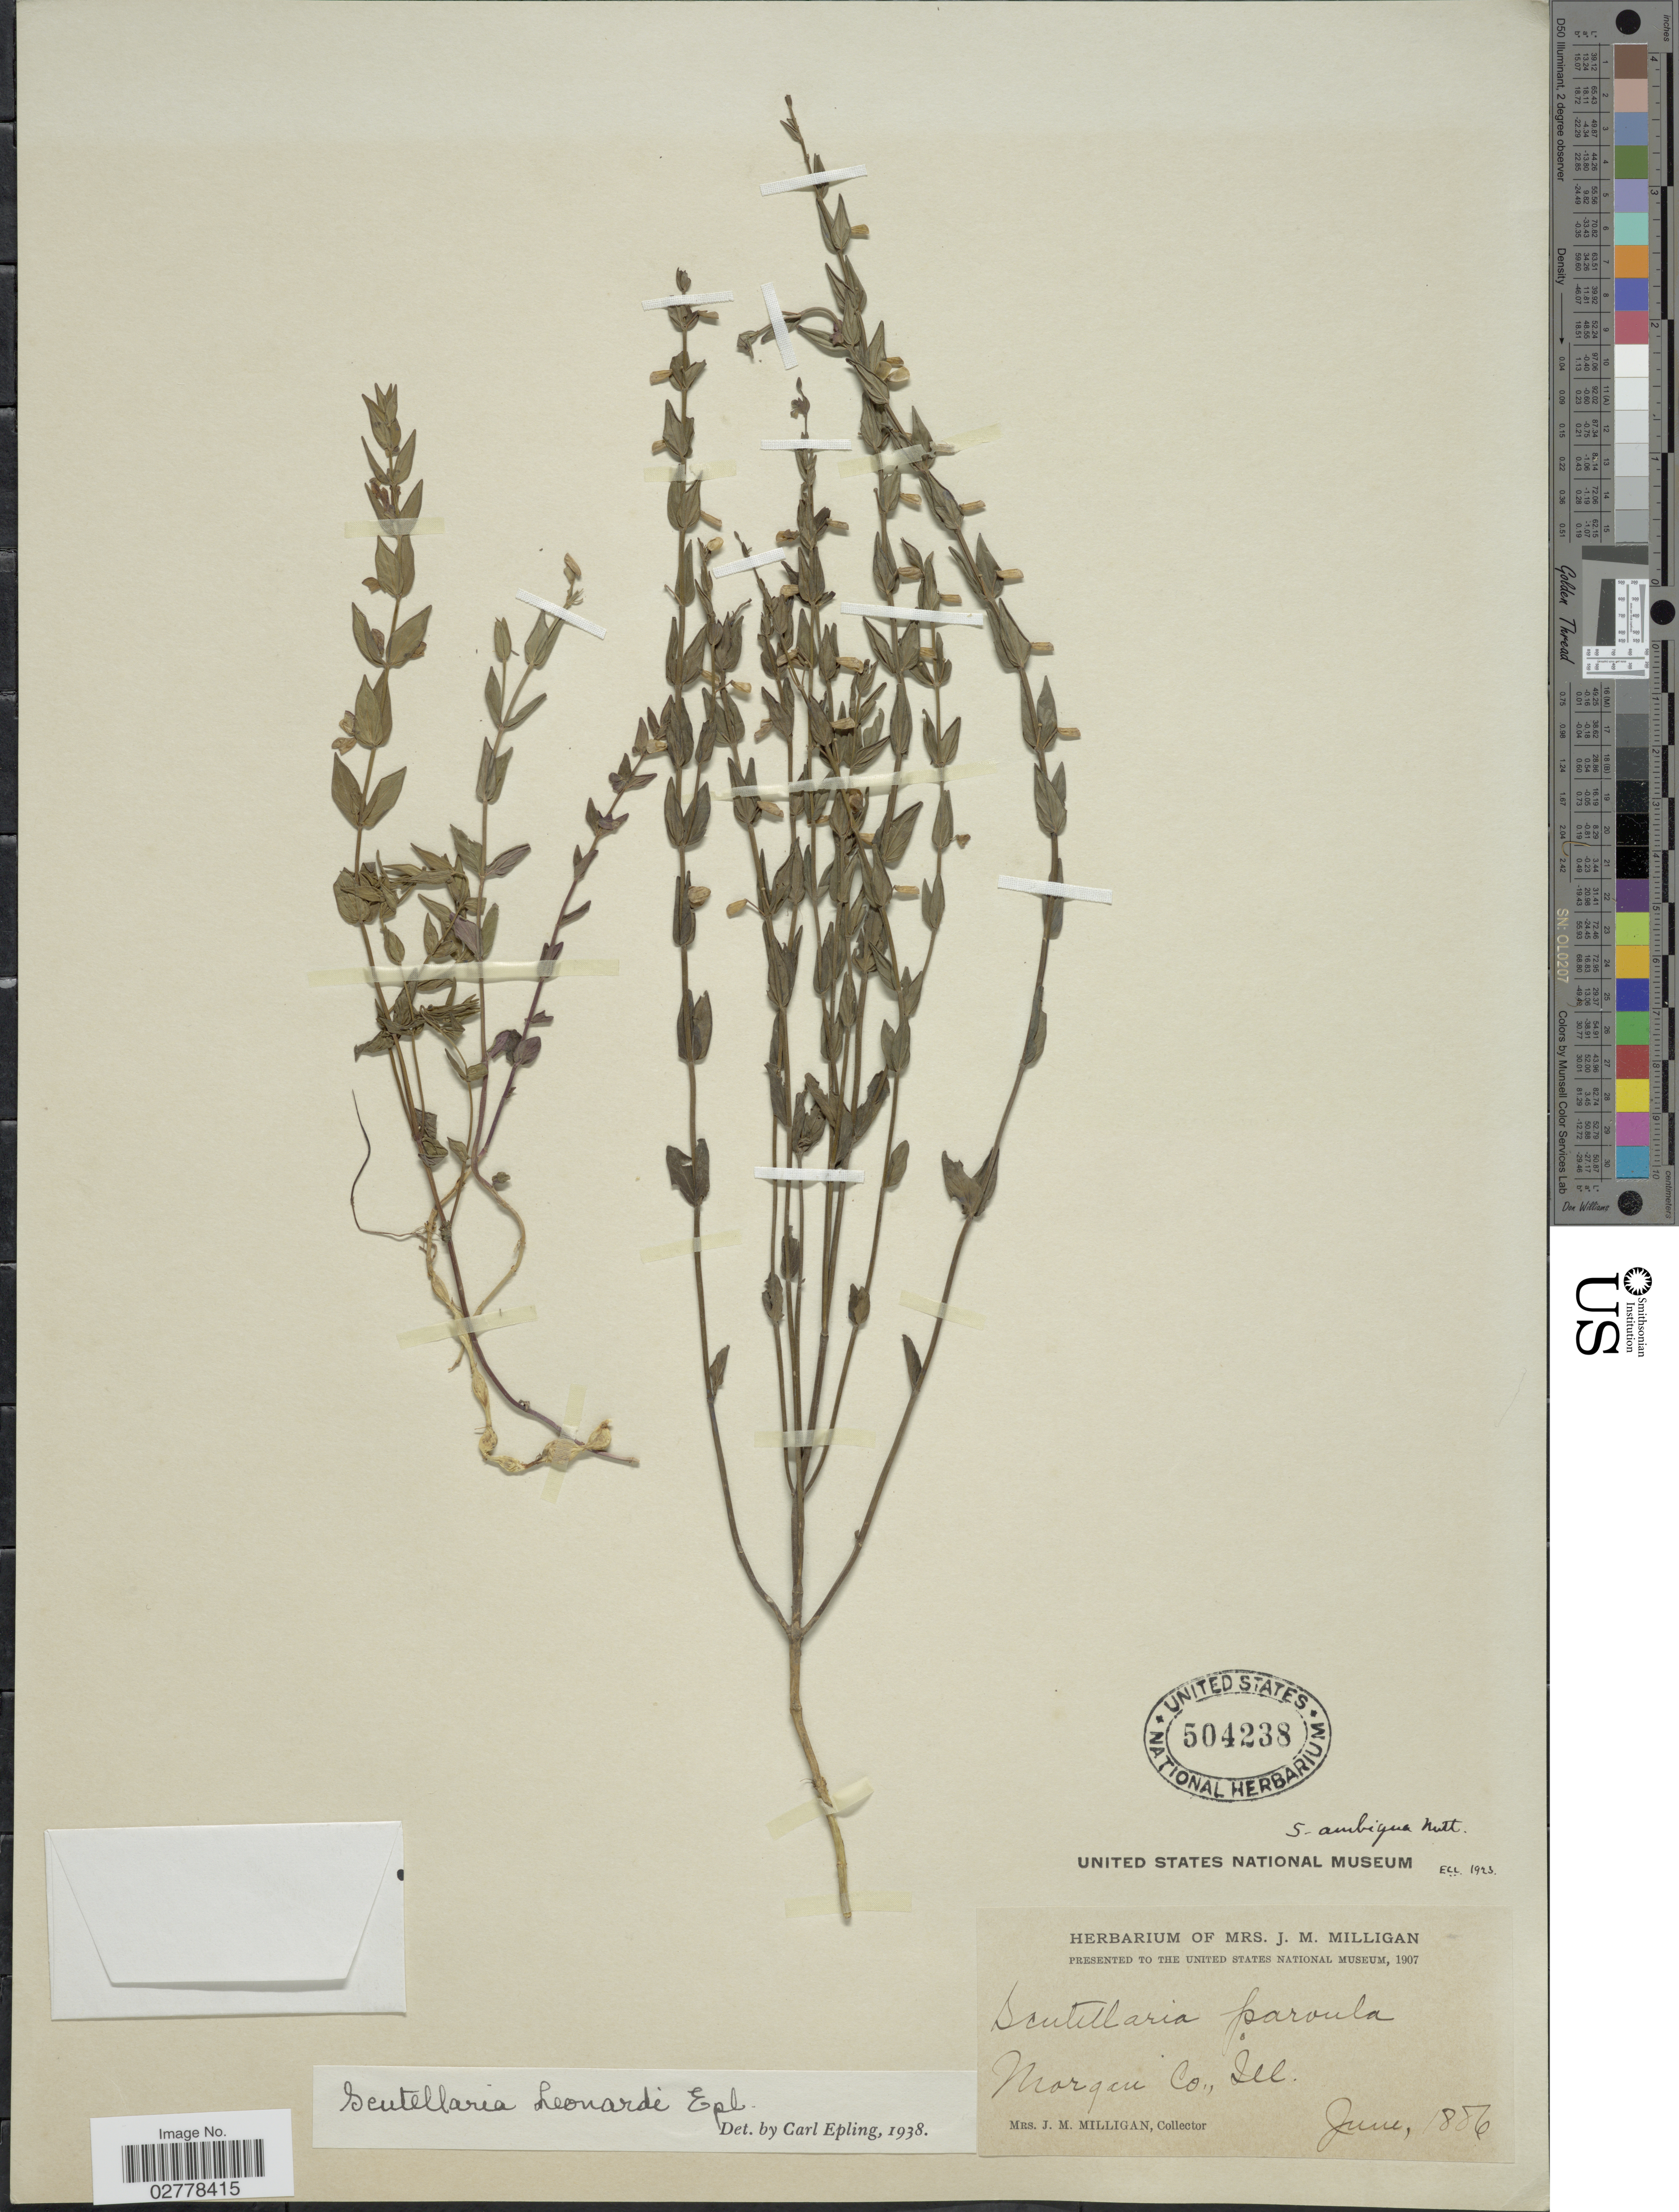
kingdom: Plantae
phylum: Tracheophyta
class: Magnoliopsida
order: Lamiales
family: Lamiaceae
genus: Scutellaria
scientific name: Scutellaria leonardii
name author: Epling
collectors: J. Milligan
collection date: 1886-06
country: United States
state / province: Illinois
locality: Morgan Co.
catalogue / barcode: US 504238